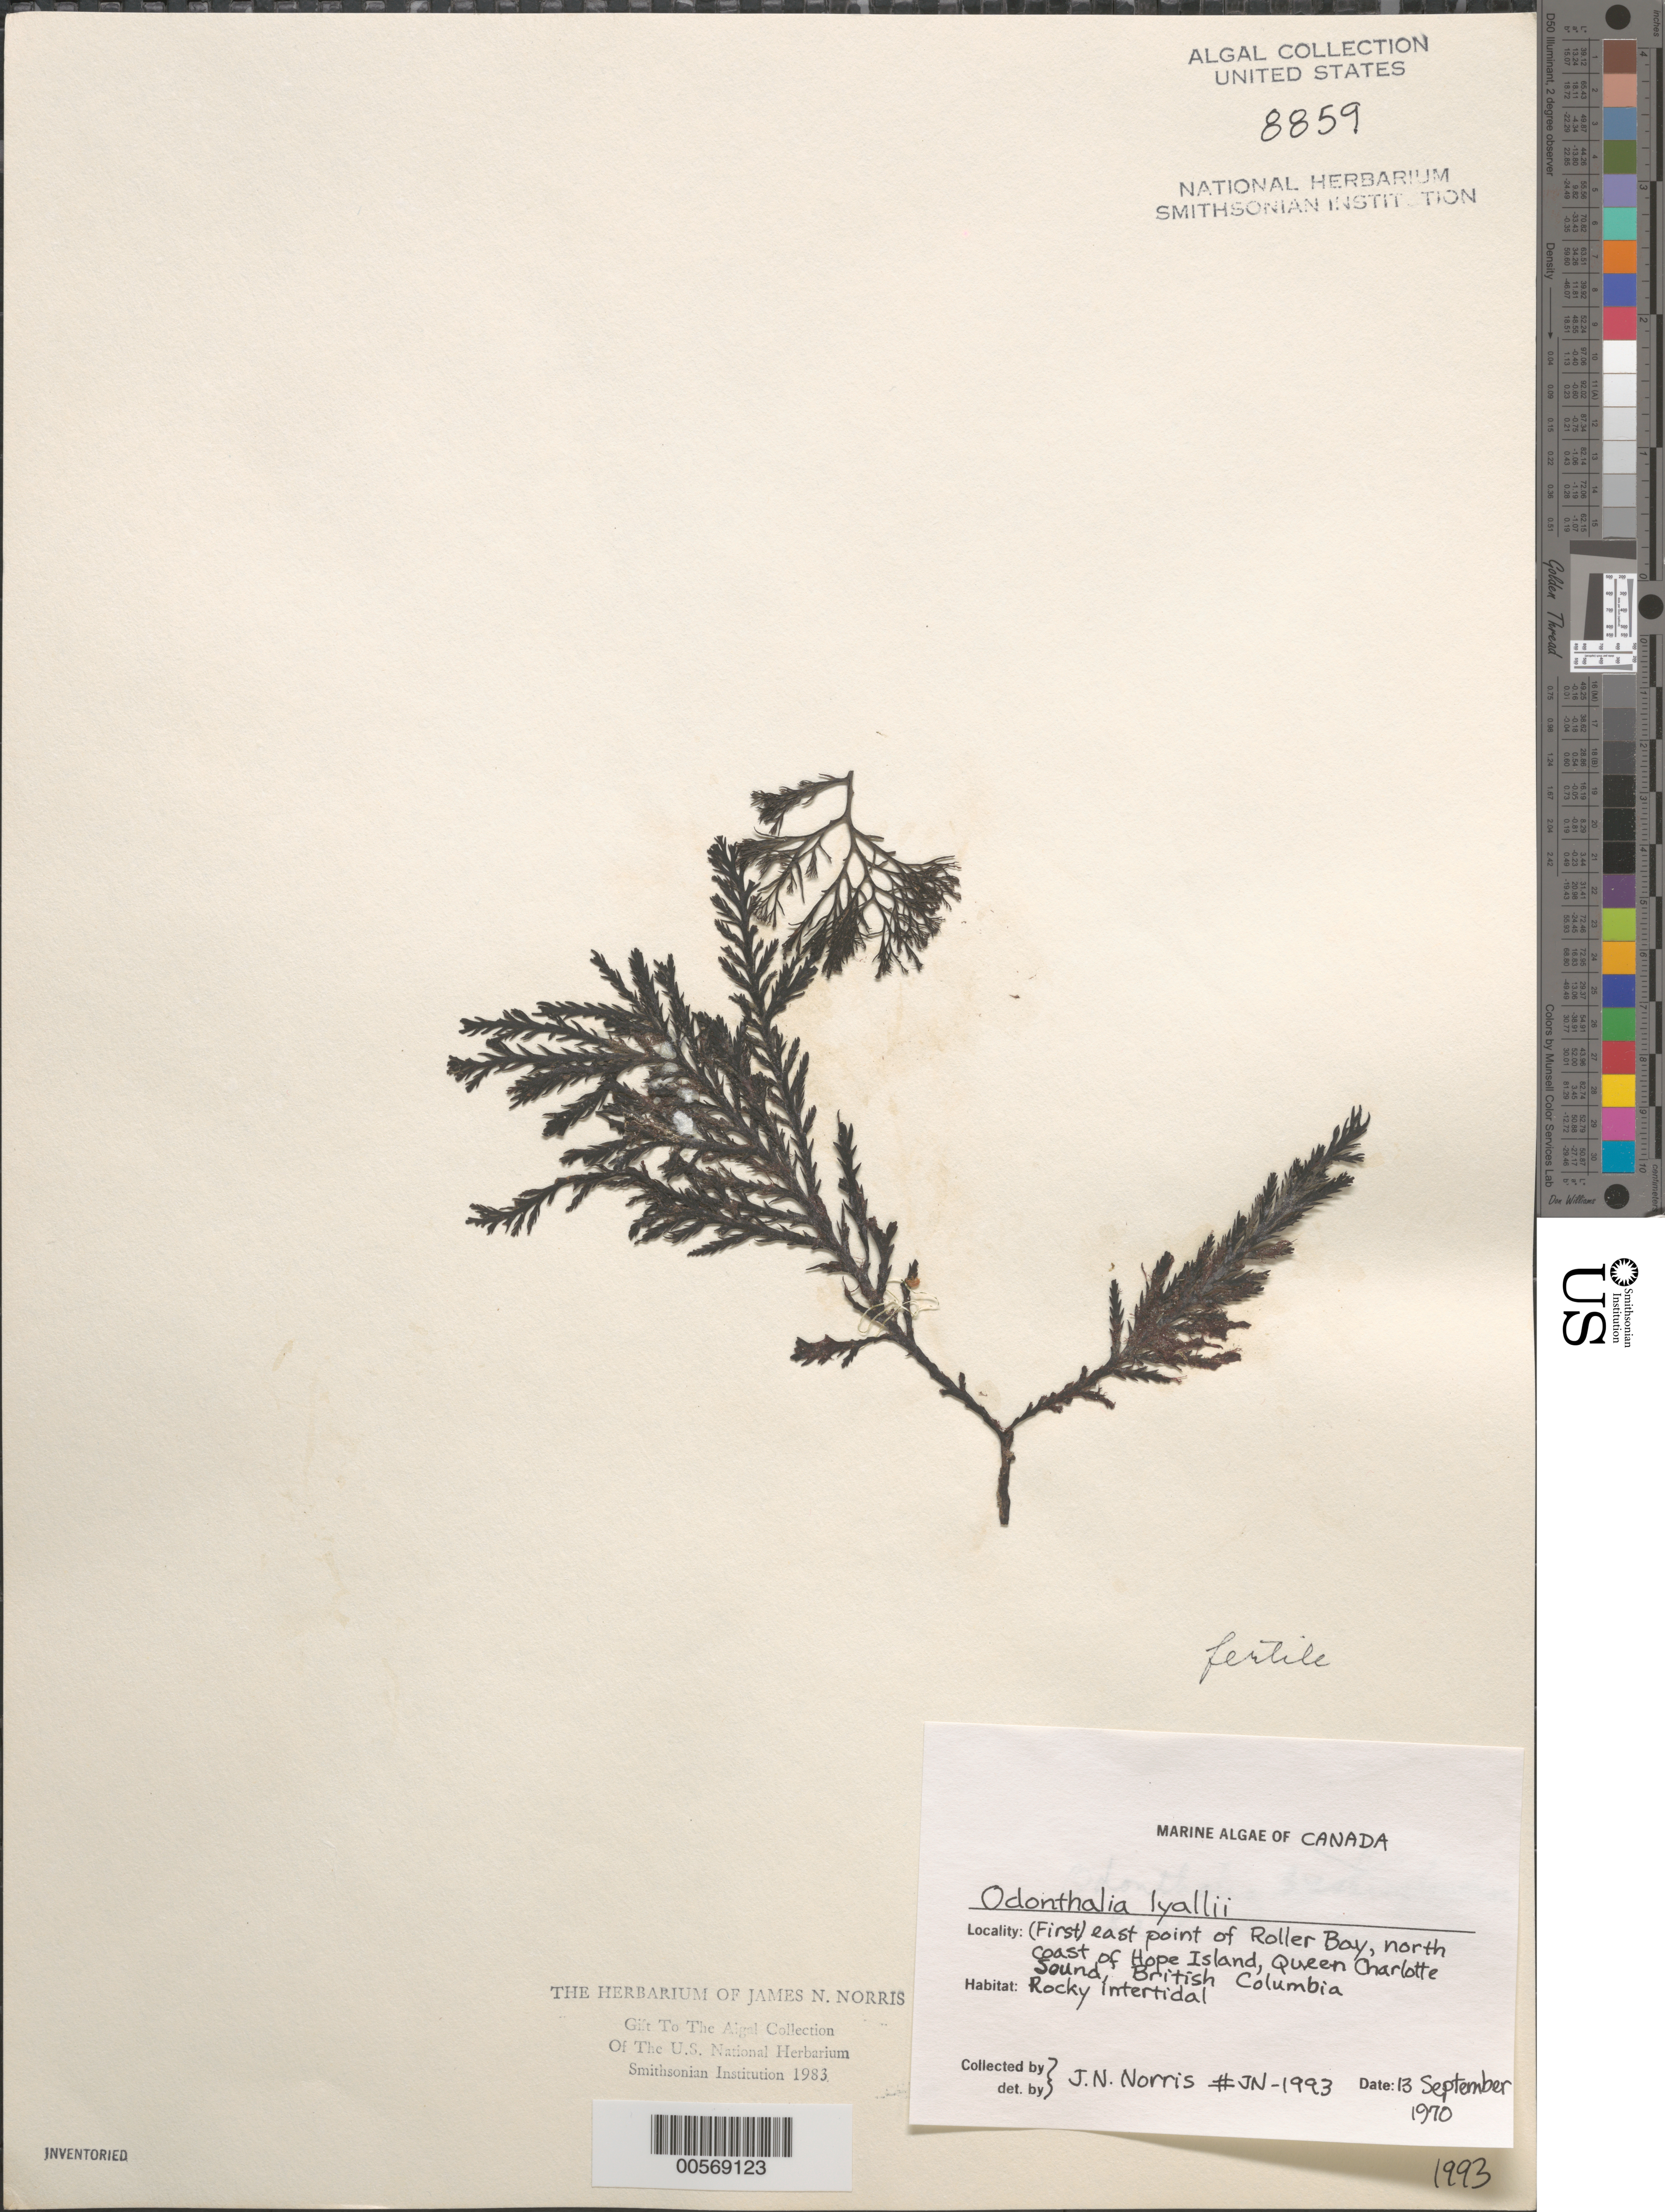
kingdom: Plantae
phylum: Rhodophyta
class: Florideophyceae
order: Ceramiales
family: Rhodomelaceae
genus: Odonthalia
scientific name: Odonthalia lyallii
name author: (Harv.) J. Agardh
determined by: Norris, James N.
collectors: J. N. Norris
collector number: JN-1993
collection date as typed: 13 Sep 1970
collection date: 1970-09-13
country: Canada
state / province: British Columbia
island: Hope Island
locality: Roller Bay, Queen Charlotte Sound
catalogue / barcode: US 8859